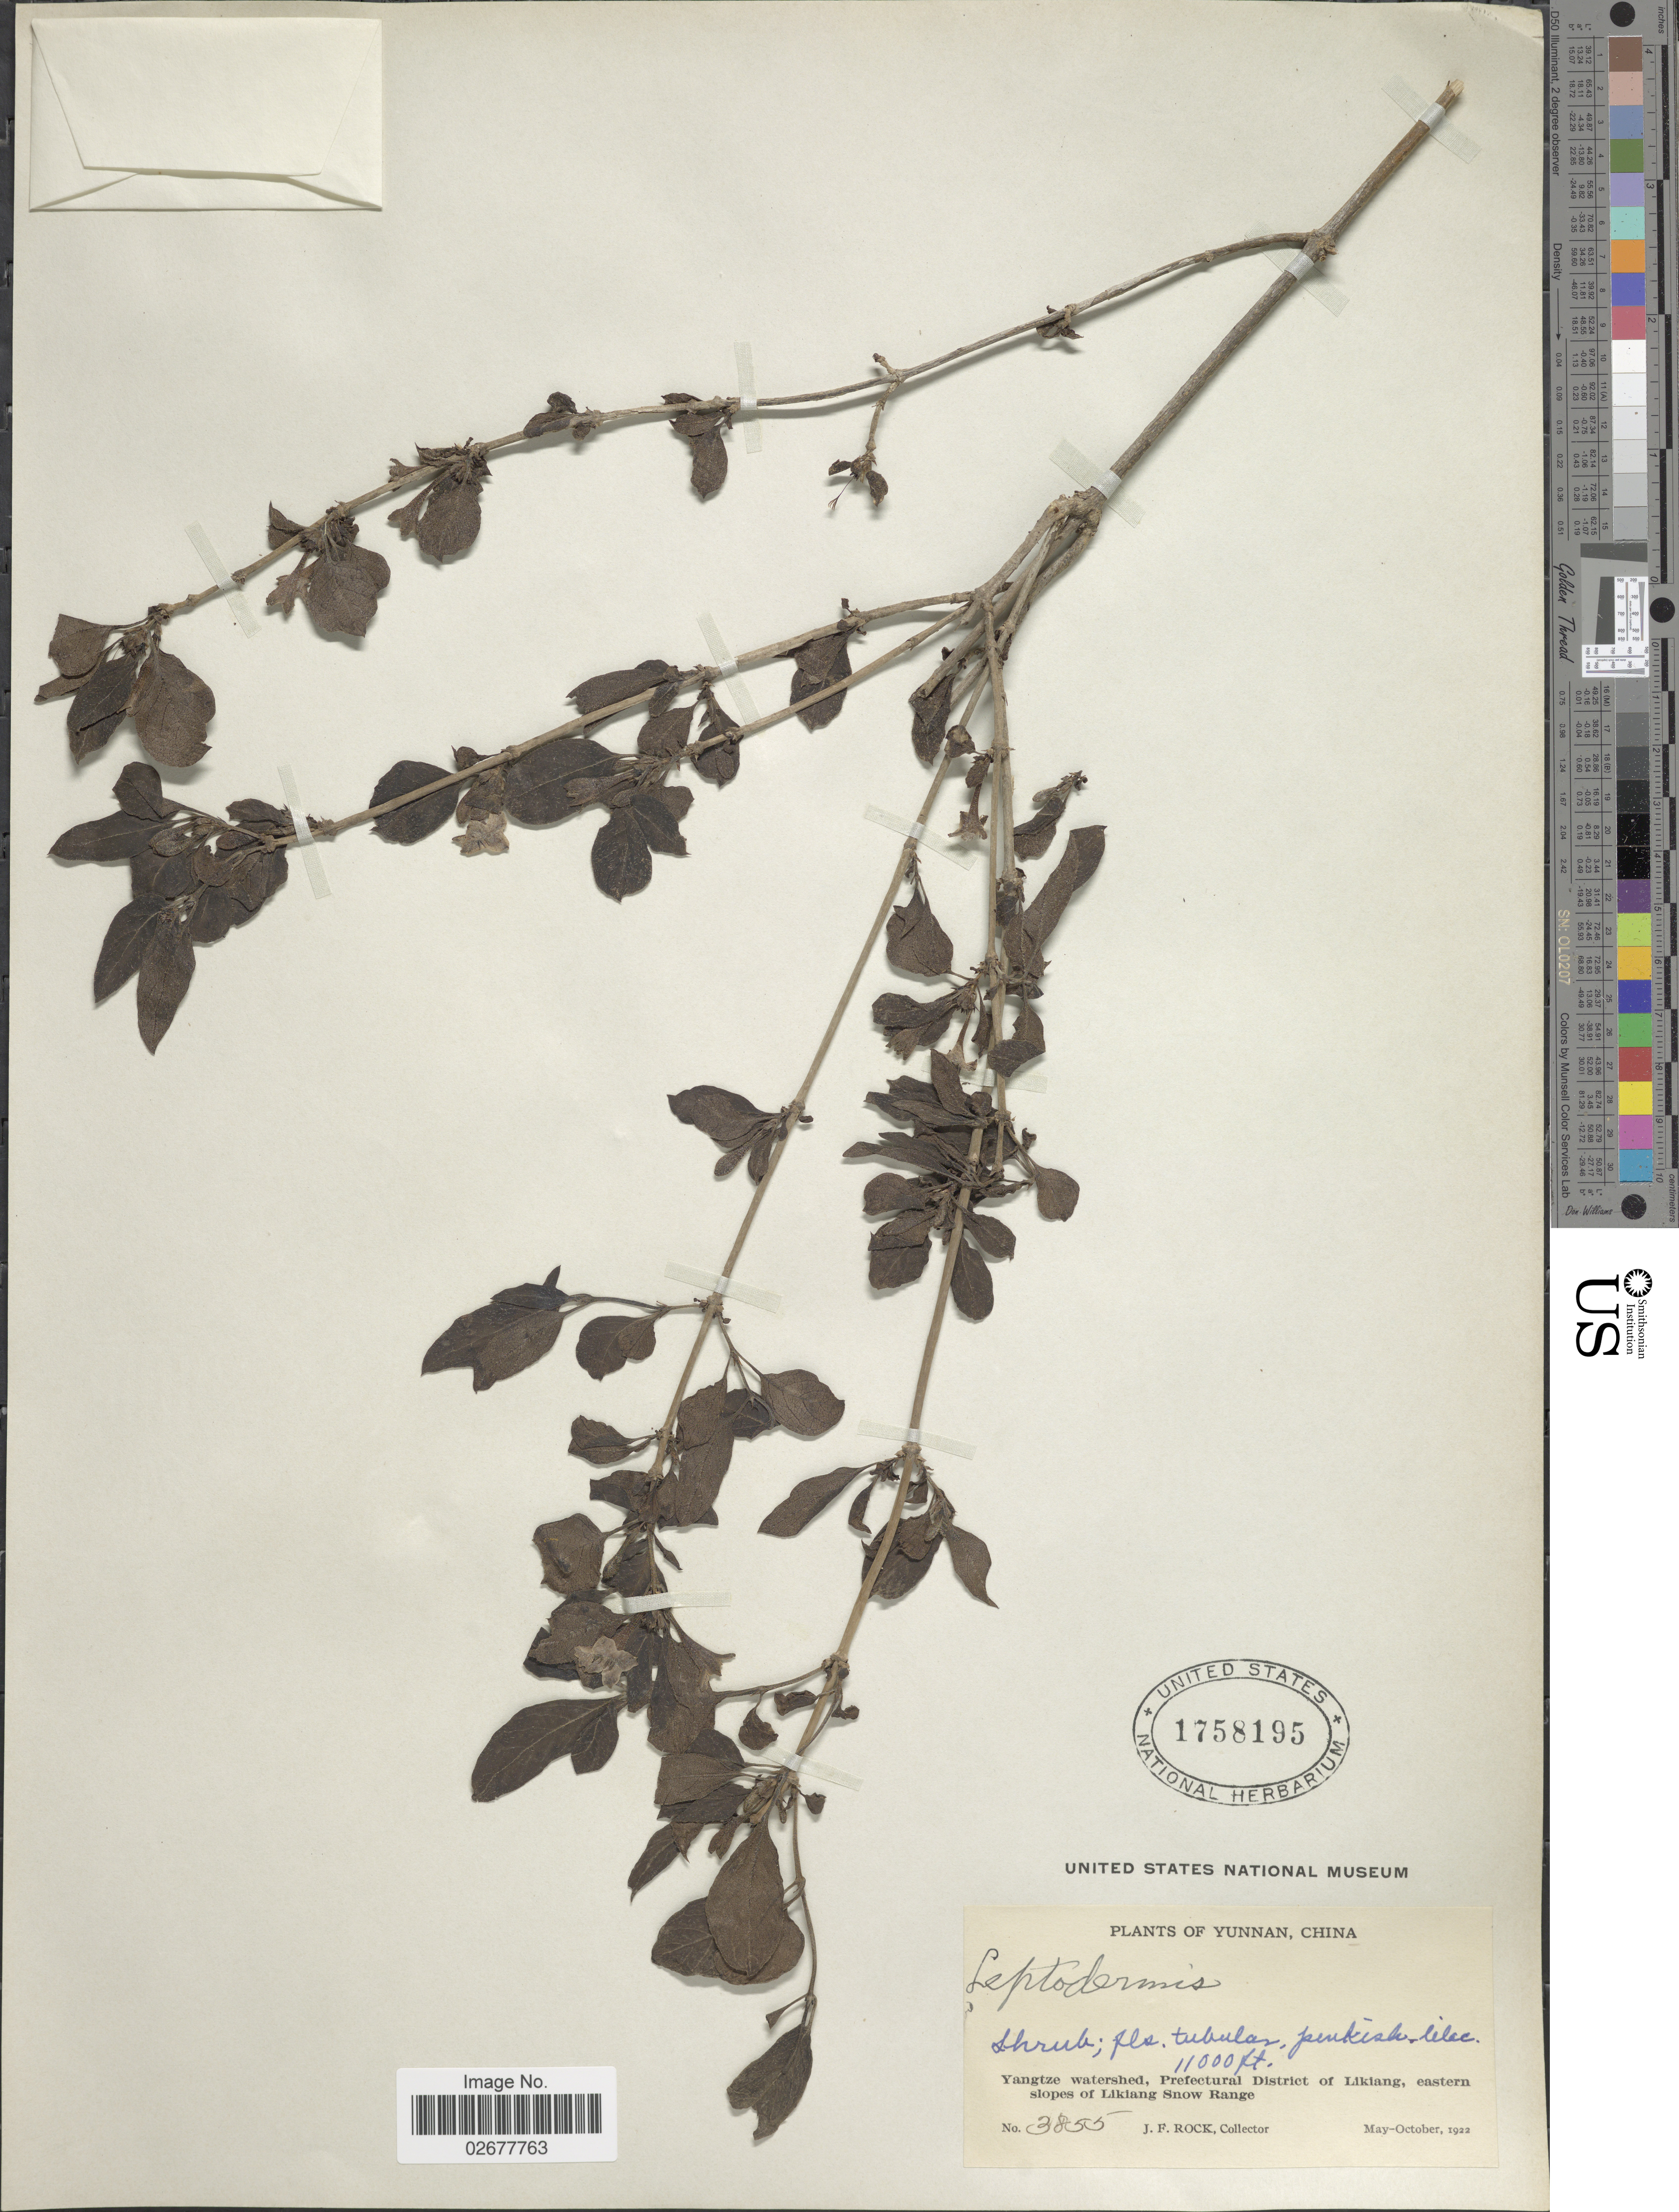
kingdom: Plantae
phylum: Tracheophyta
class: Magnoliopsida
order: Gentianales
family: Rubiaceae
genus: Leptodermis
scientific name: Leptodermis sp.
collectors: J. Rock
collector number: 3855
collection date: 1922-05/1922-10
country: China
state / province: Yunnan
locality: Yangtze watershed, Prefectural District of Likiang, eastern slopes of Likiang Snow Range.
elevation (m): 3353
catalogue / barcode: US 1758195